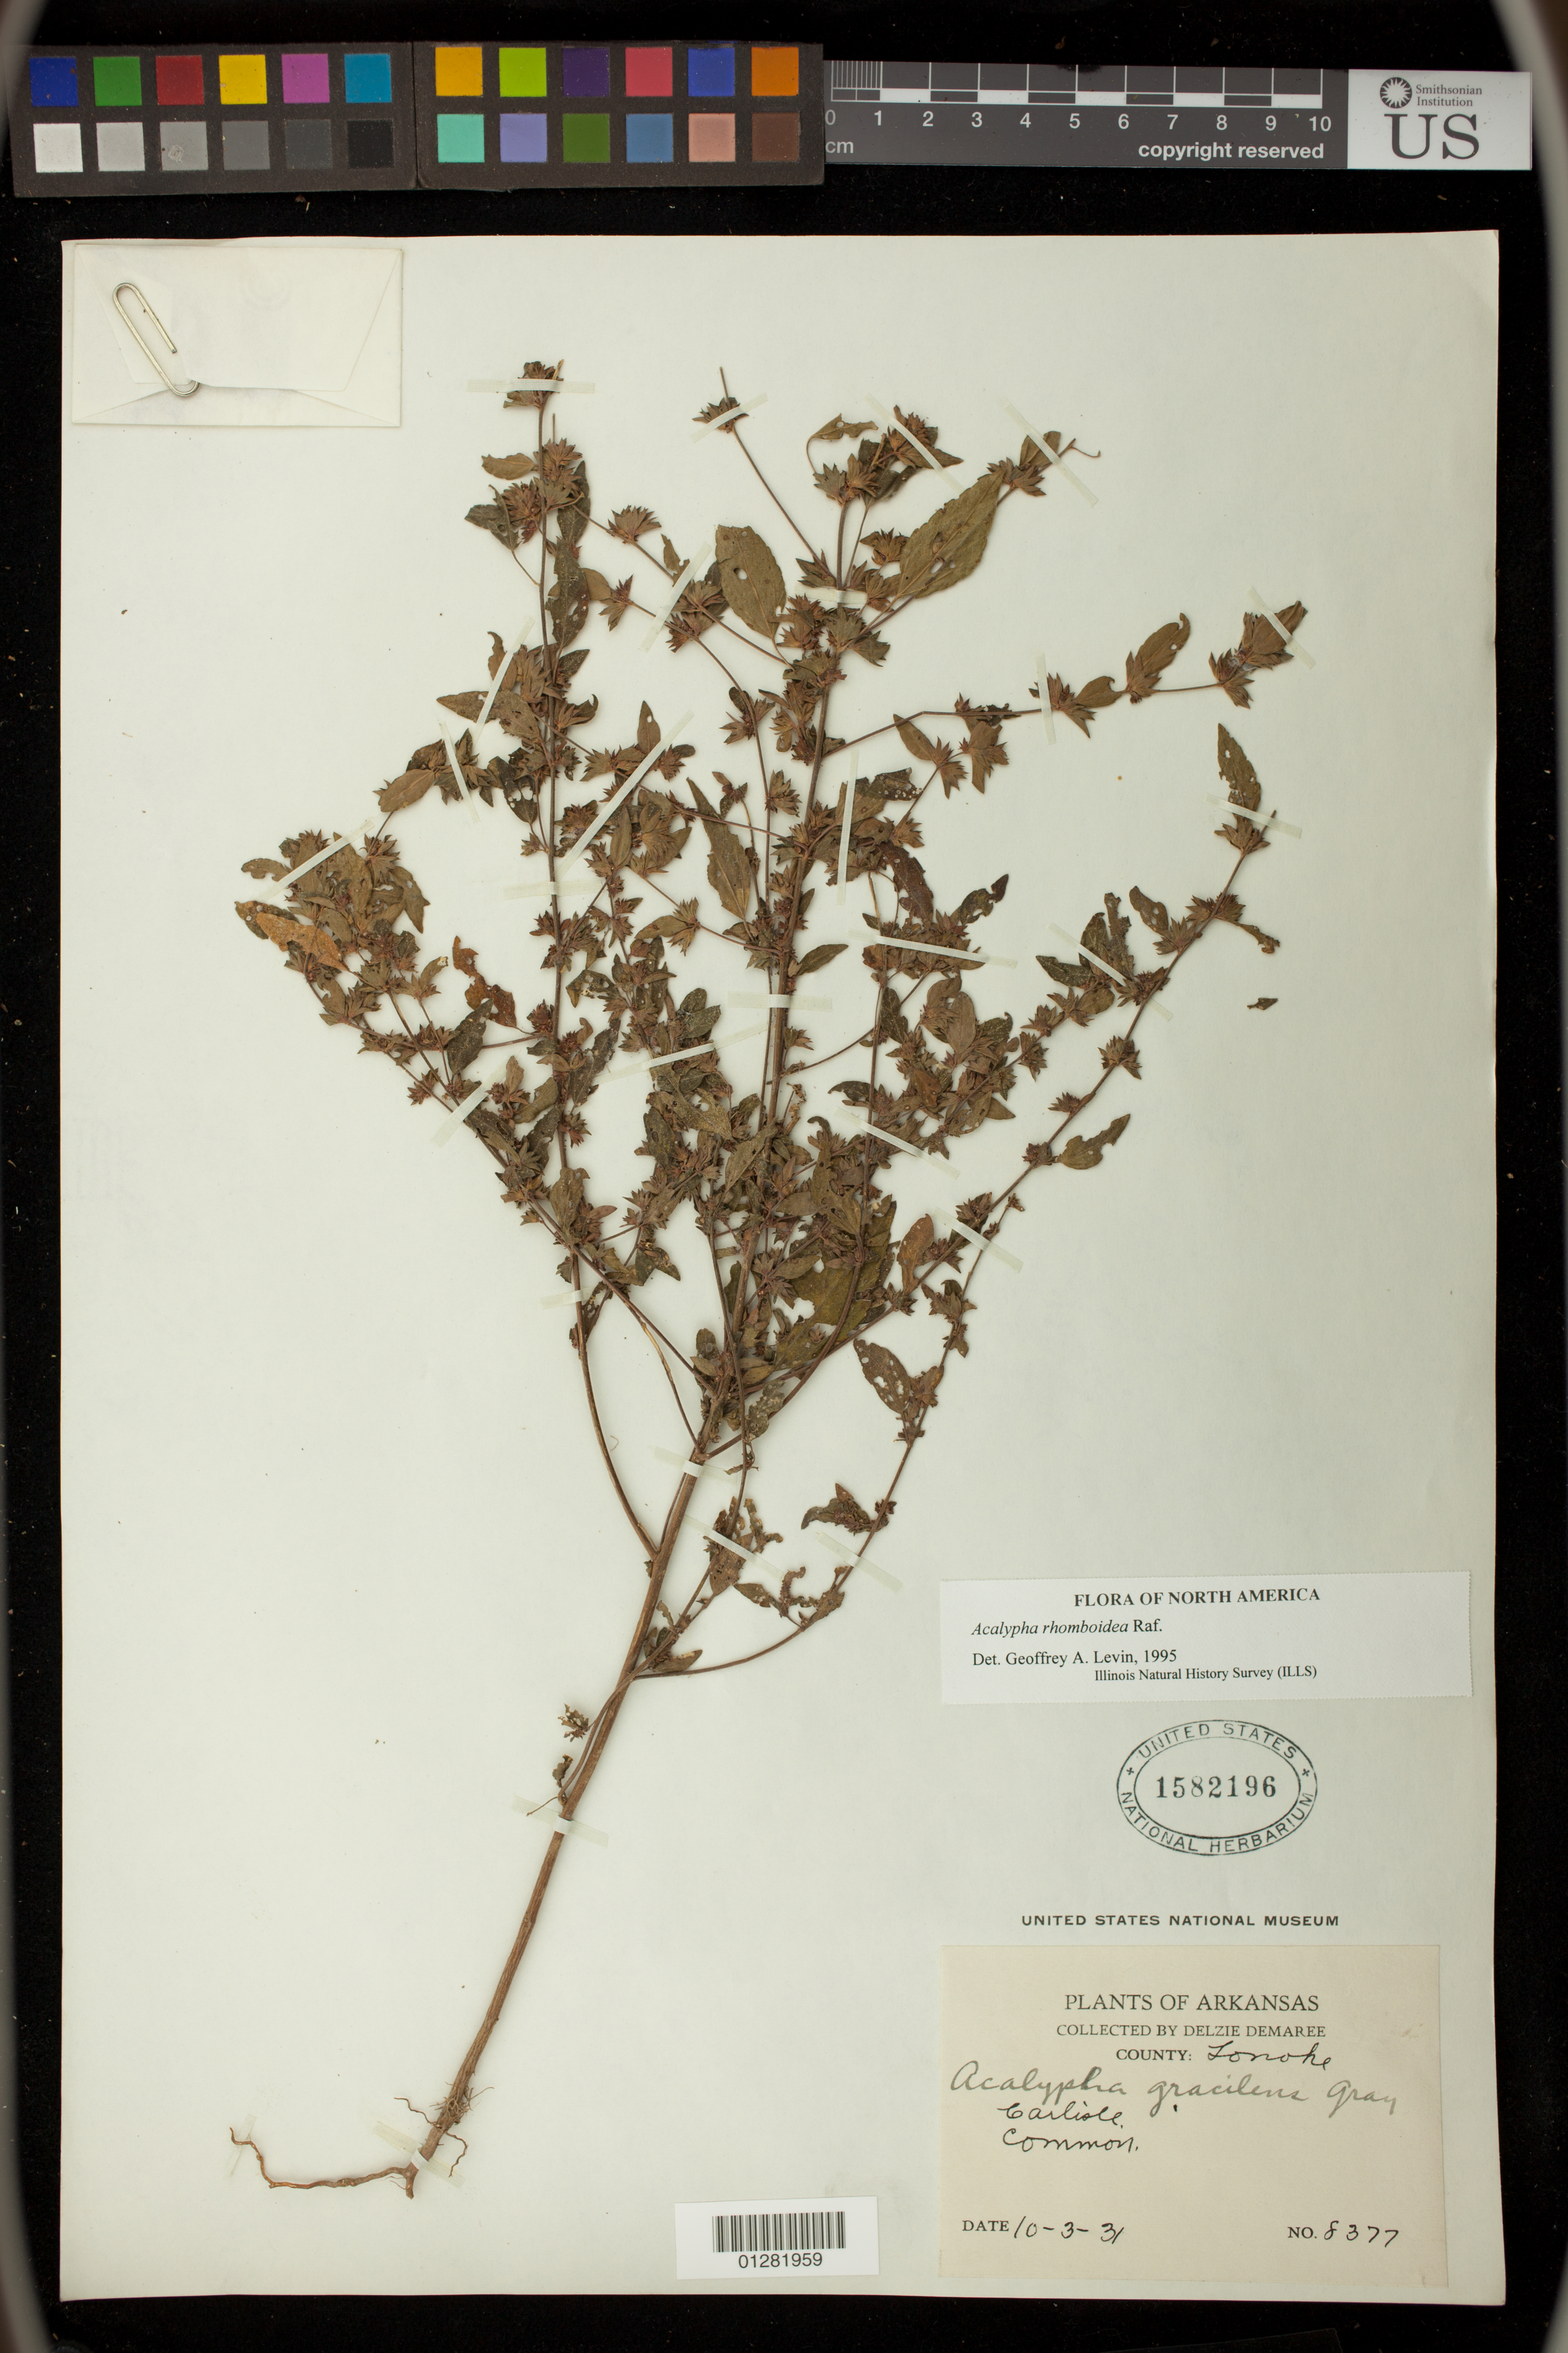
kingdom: Plantae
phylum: Tracheophyta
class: Magnoliopsida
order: Malpighiales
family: Euphorbiaceae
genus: Acalypha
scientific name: Acalypha rhomboidea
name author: Raf.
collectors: D. Demaree & D. Demaree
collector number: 8377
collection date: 1931-10-03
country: United States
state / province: Arkansas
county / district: Lonoke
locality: Carlisle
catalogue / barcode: US 1582196